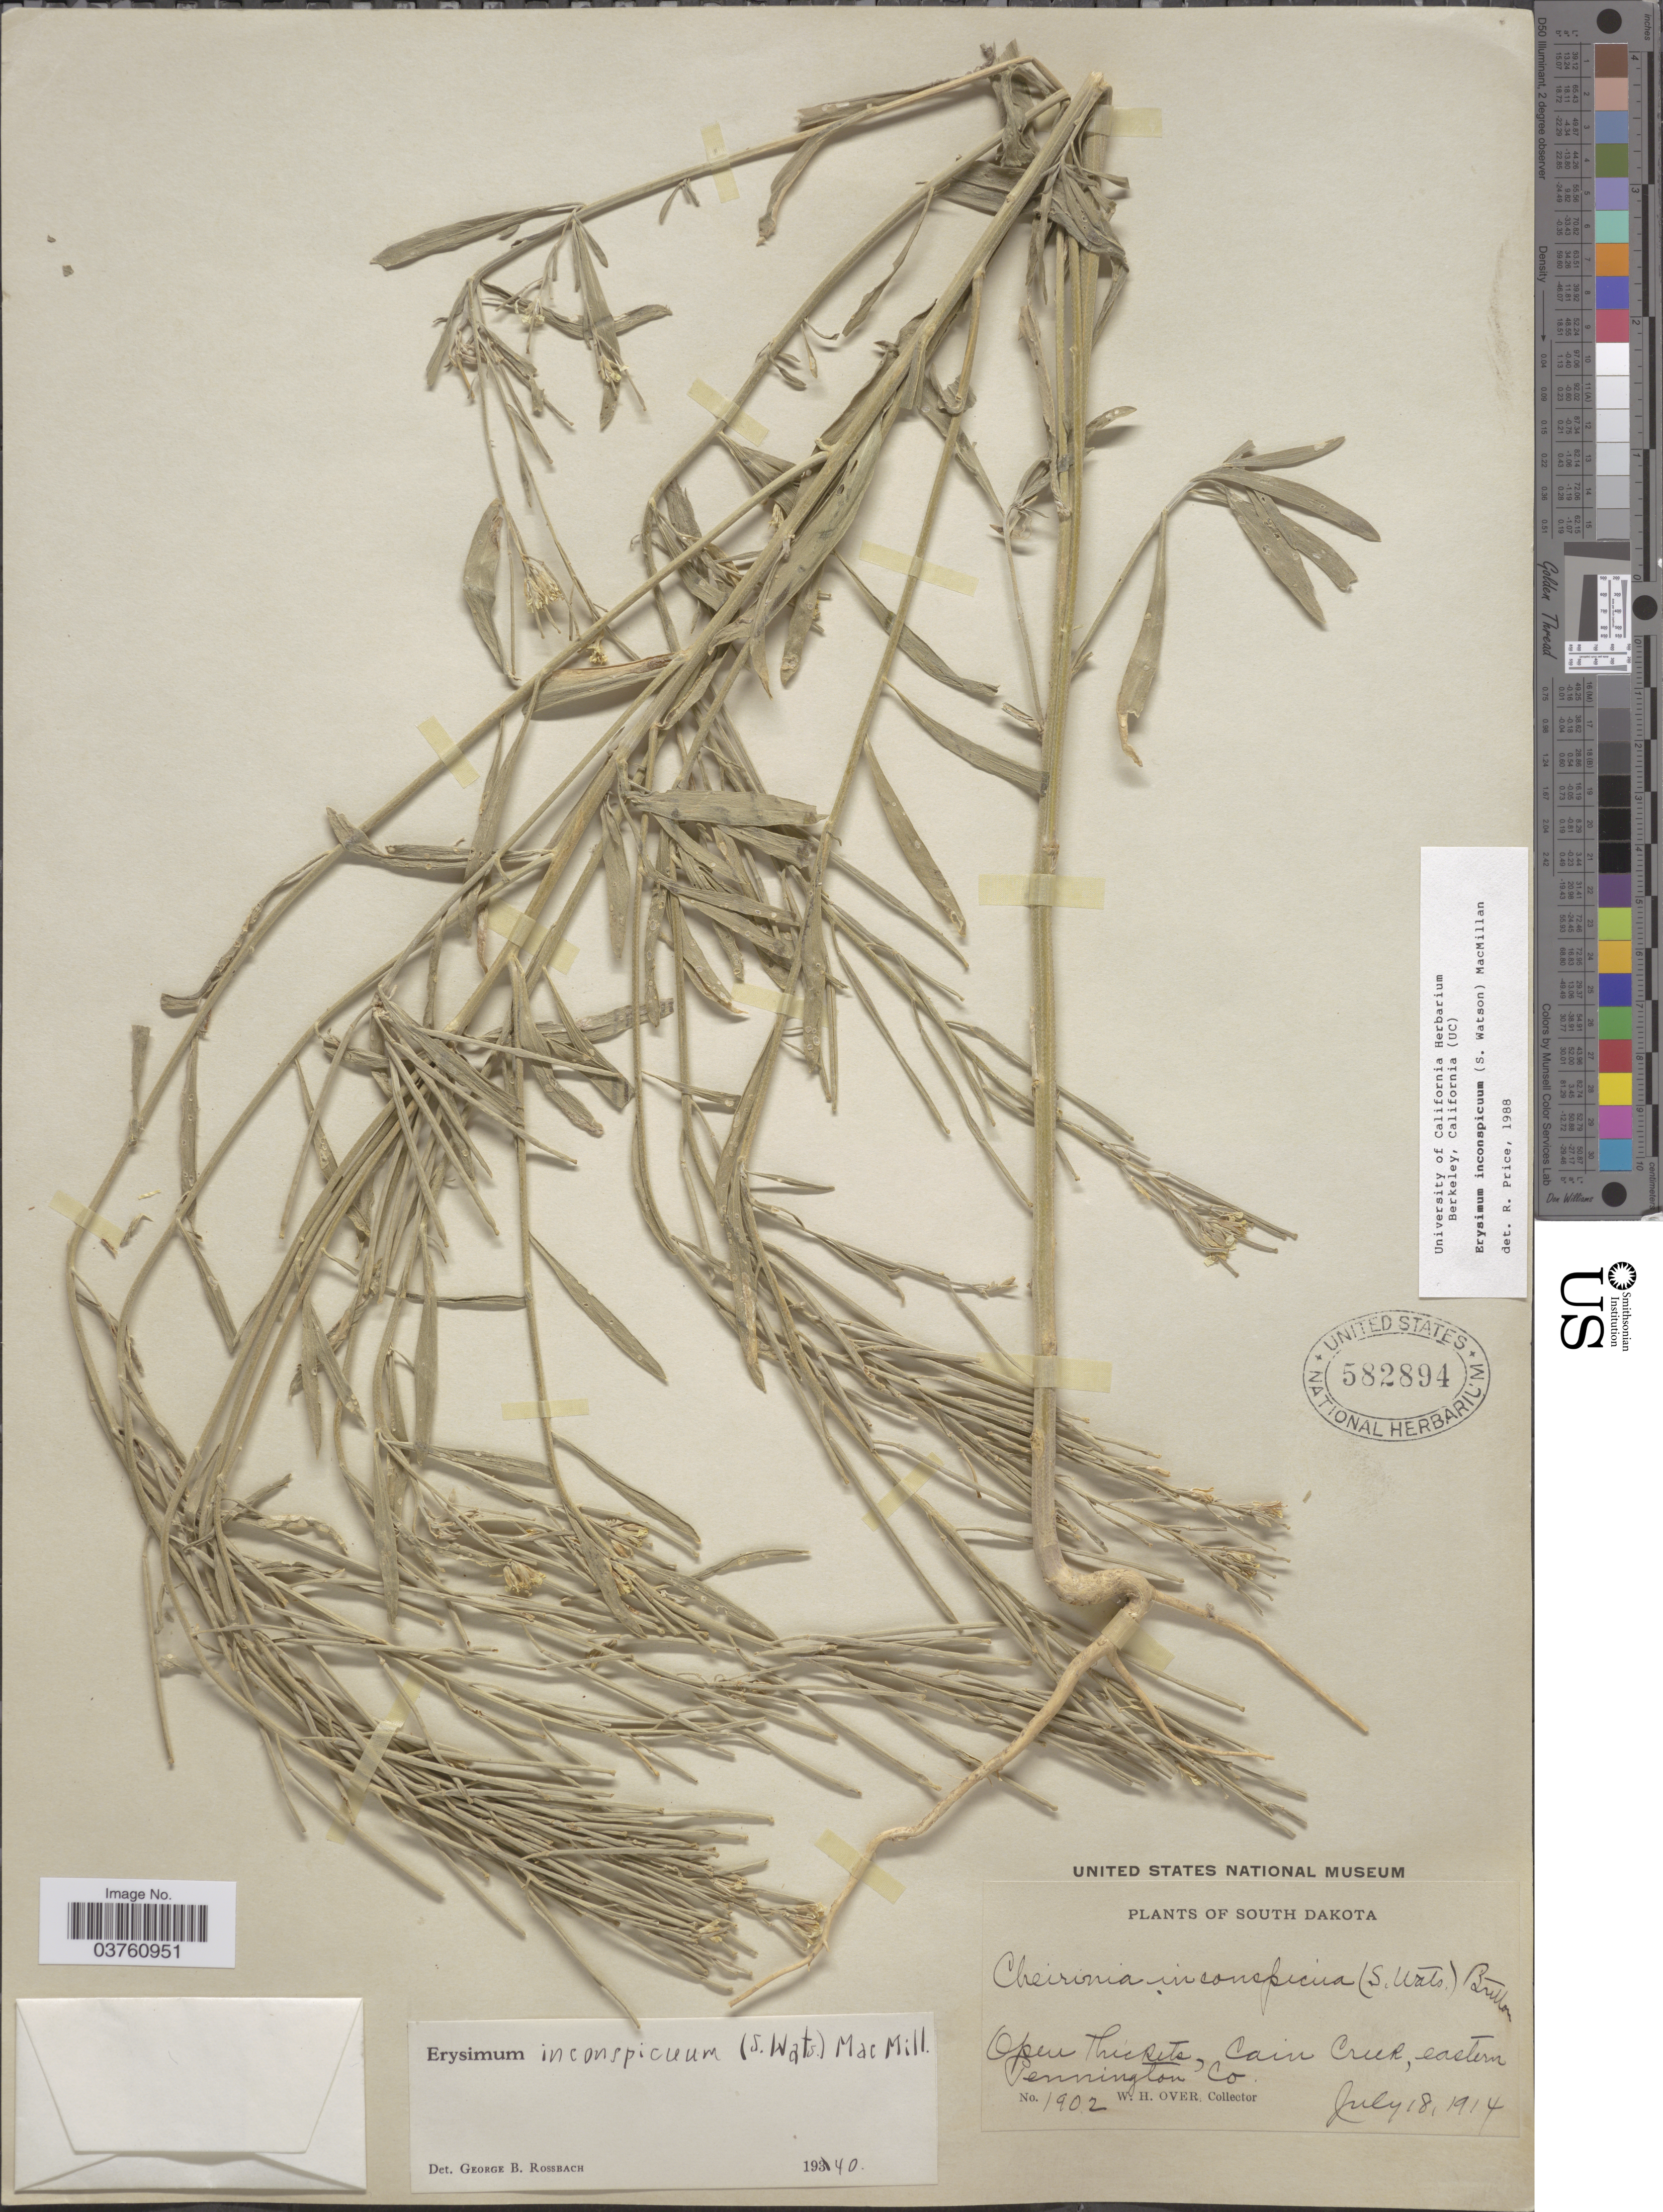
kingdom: Plantae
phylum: Tracheophyta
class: Magnoliopsida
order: Brassicales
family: Brassicaceae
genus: Erysimum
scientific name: Erysimum inconspicuum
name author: (S. Watson) MacMill.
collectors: W. Over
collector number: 1902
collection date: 1914-07-18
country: United States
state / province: South Dakota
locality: Open thickets, Cain Creek, eastern Pennington Co.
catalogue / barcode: US 582894